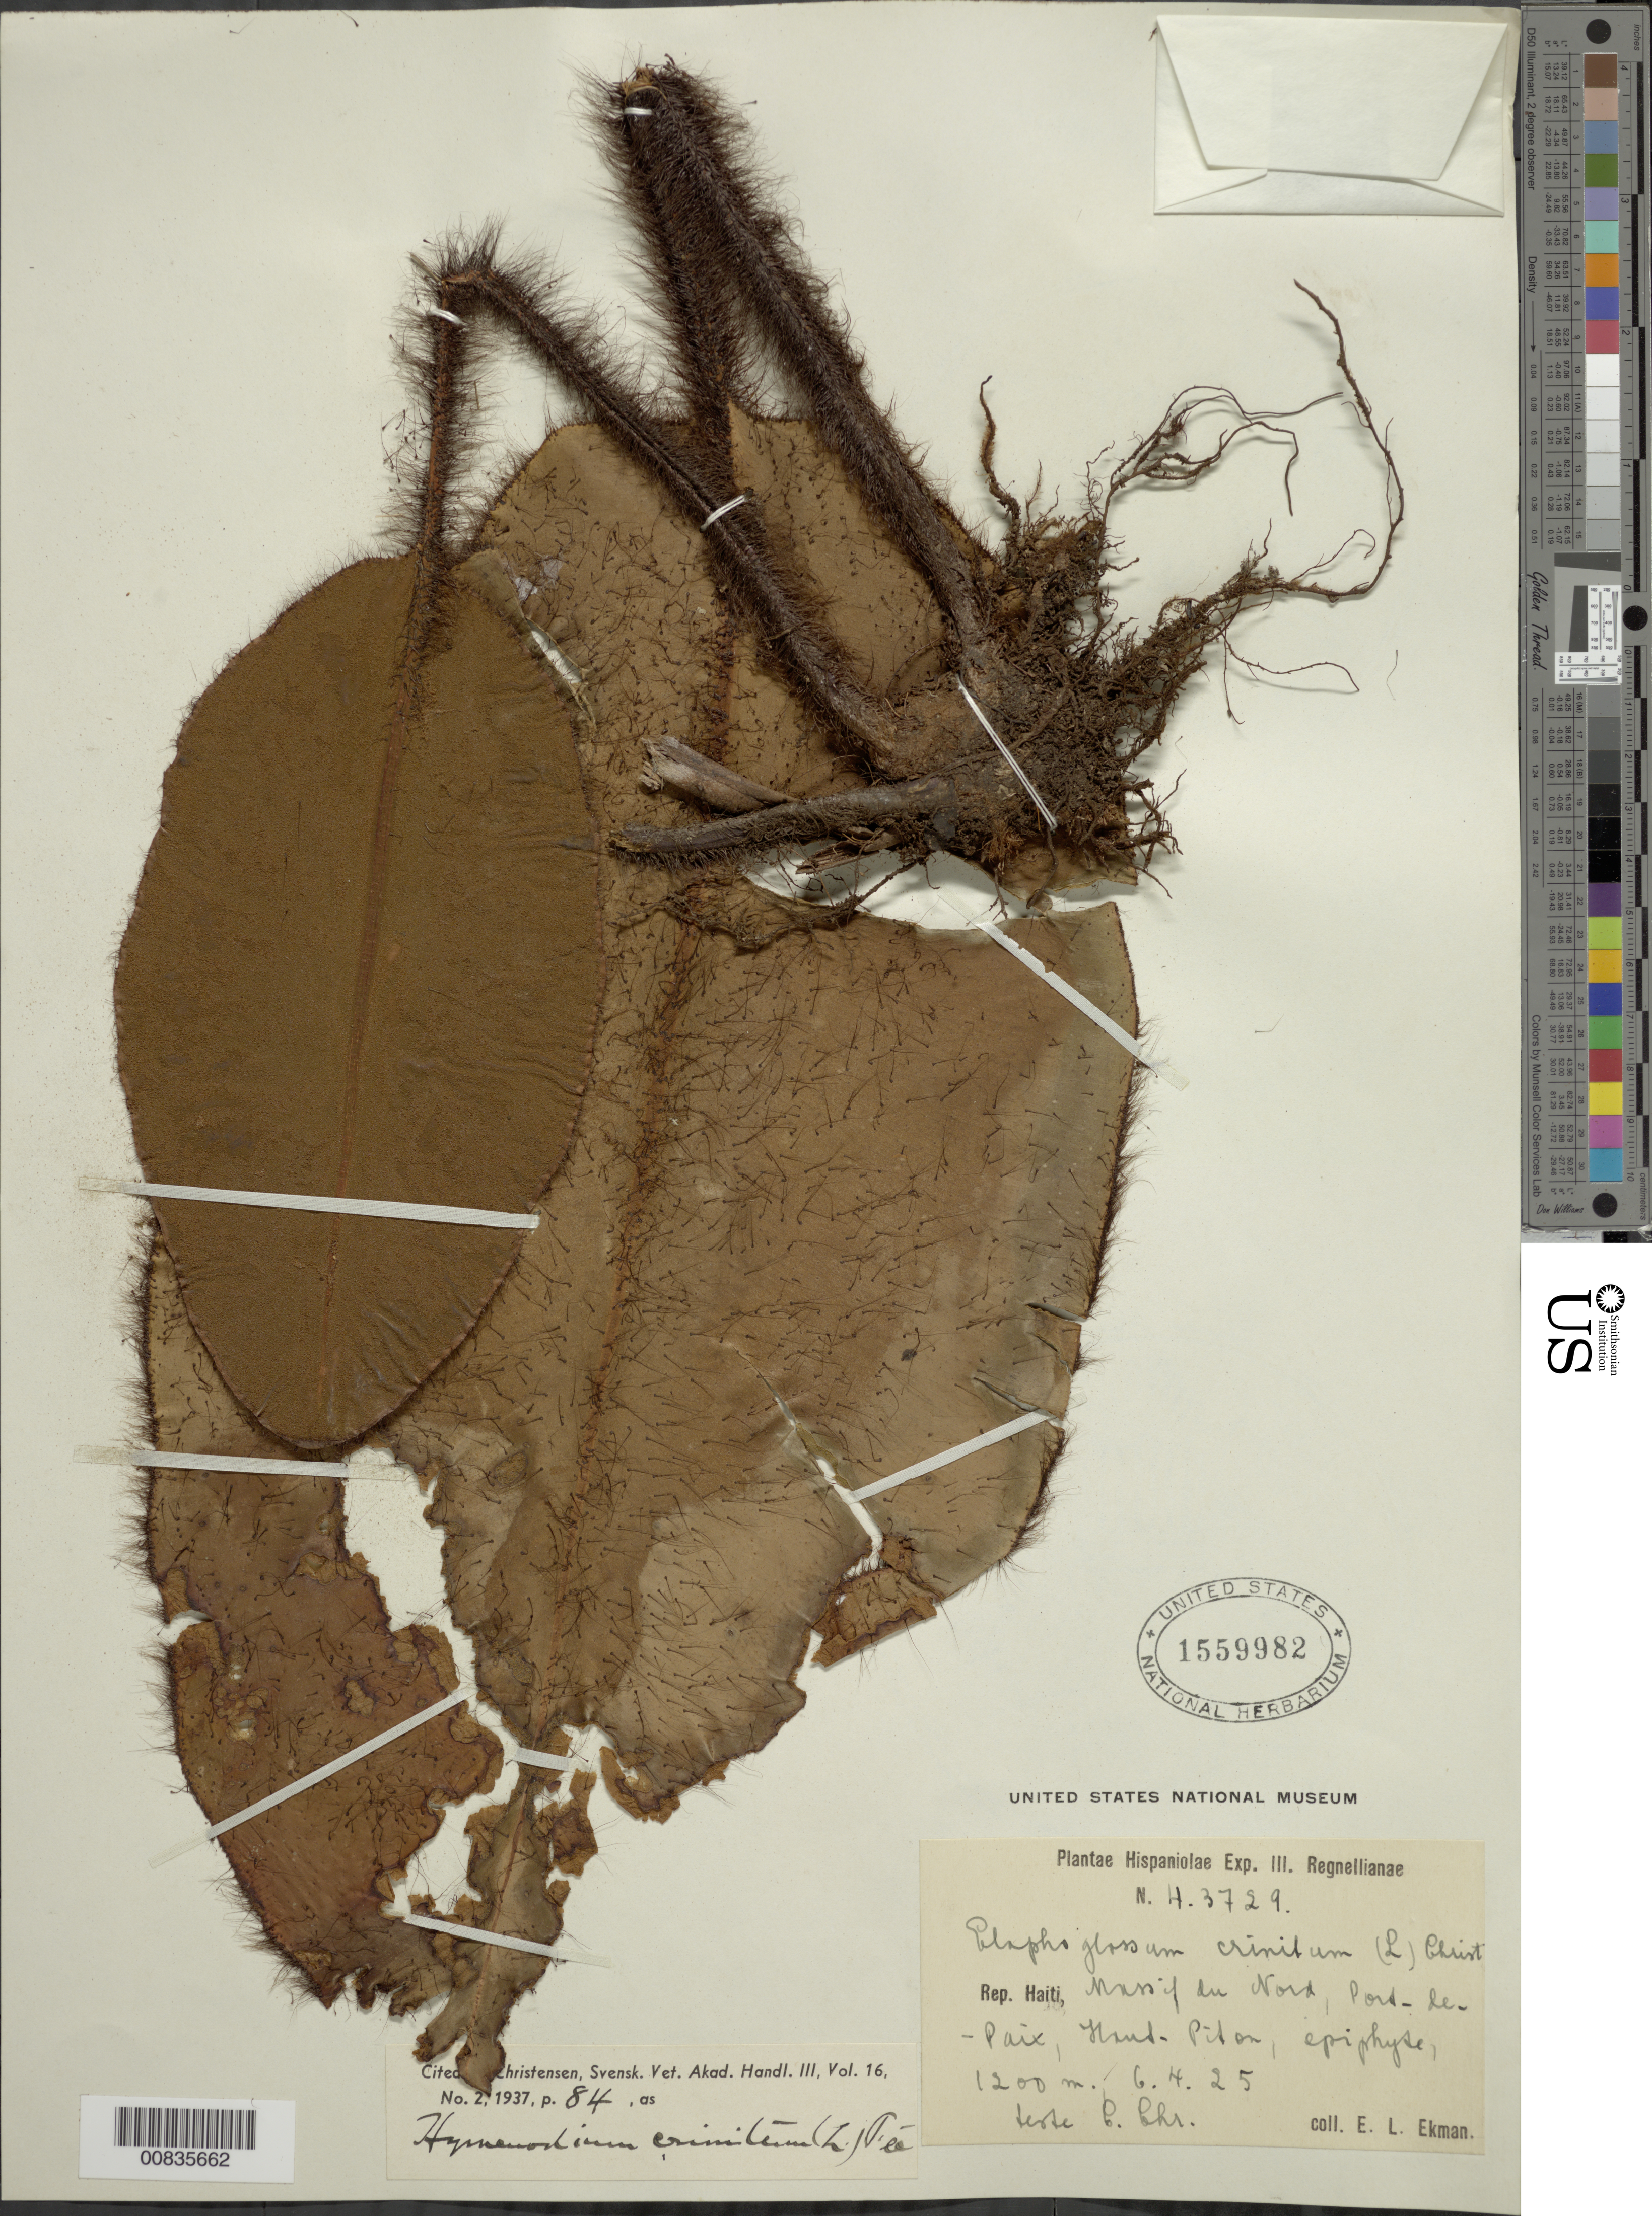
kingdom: Plantae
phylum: Tracheophyta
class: Polypodiopsida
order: Polypodiales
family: Dryopteridaceae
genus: Elaphoglossum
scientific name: Elaphoglossum crinitum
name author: (L.) Christ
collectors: E. L. Ekman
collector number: H 3729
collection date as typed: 06 Apr 1925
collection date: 1925-04-06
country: Haiti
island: Hispaniola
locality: Massif du Nord, Port de Paix, Haut Piton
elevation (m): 1200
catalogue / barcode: US 1559982